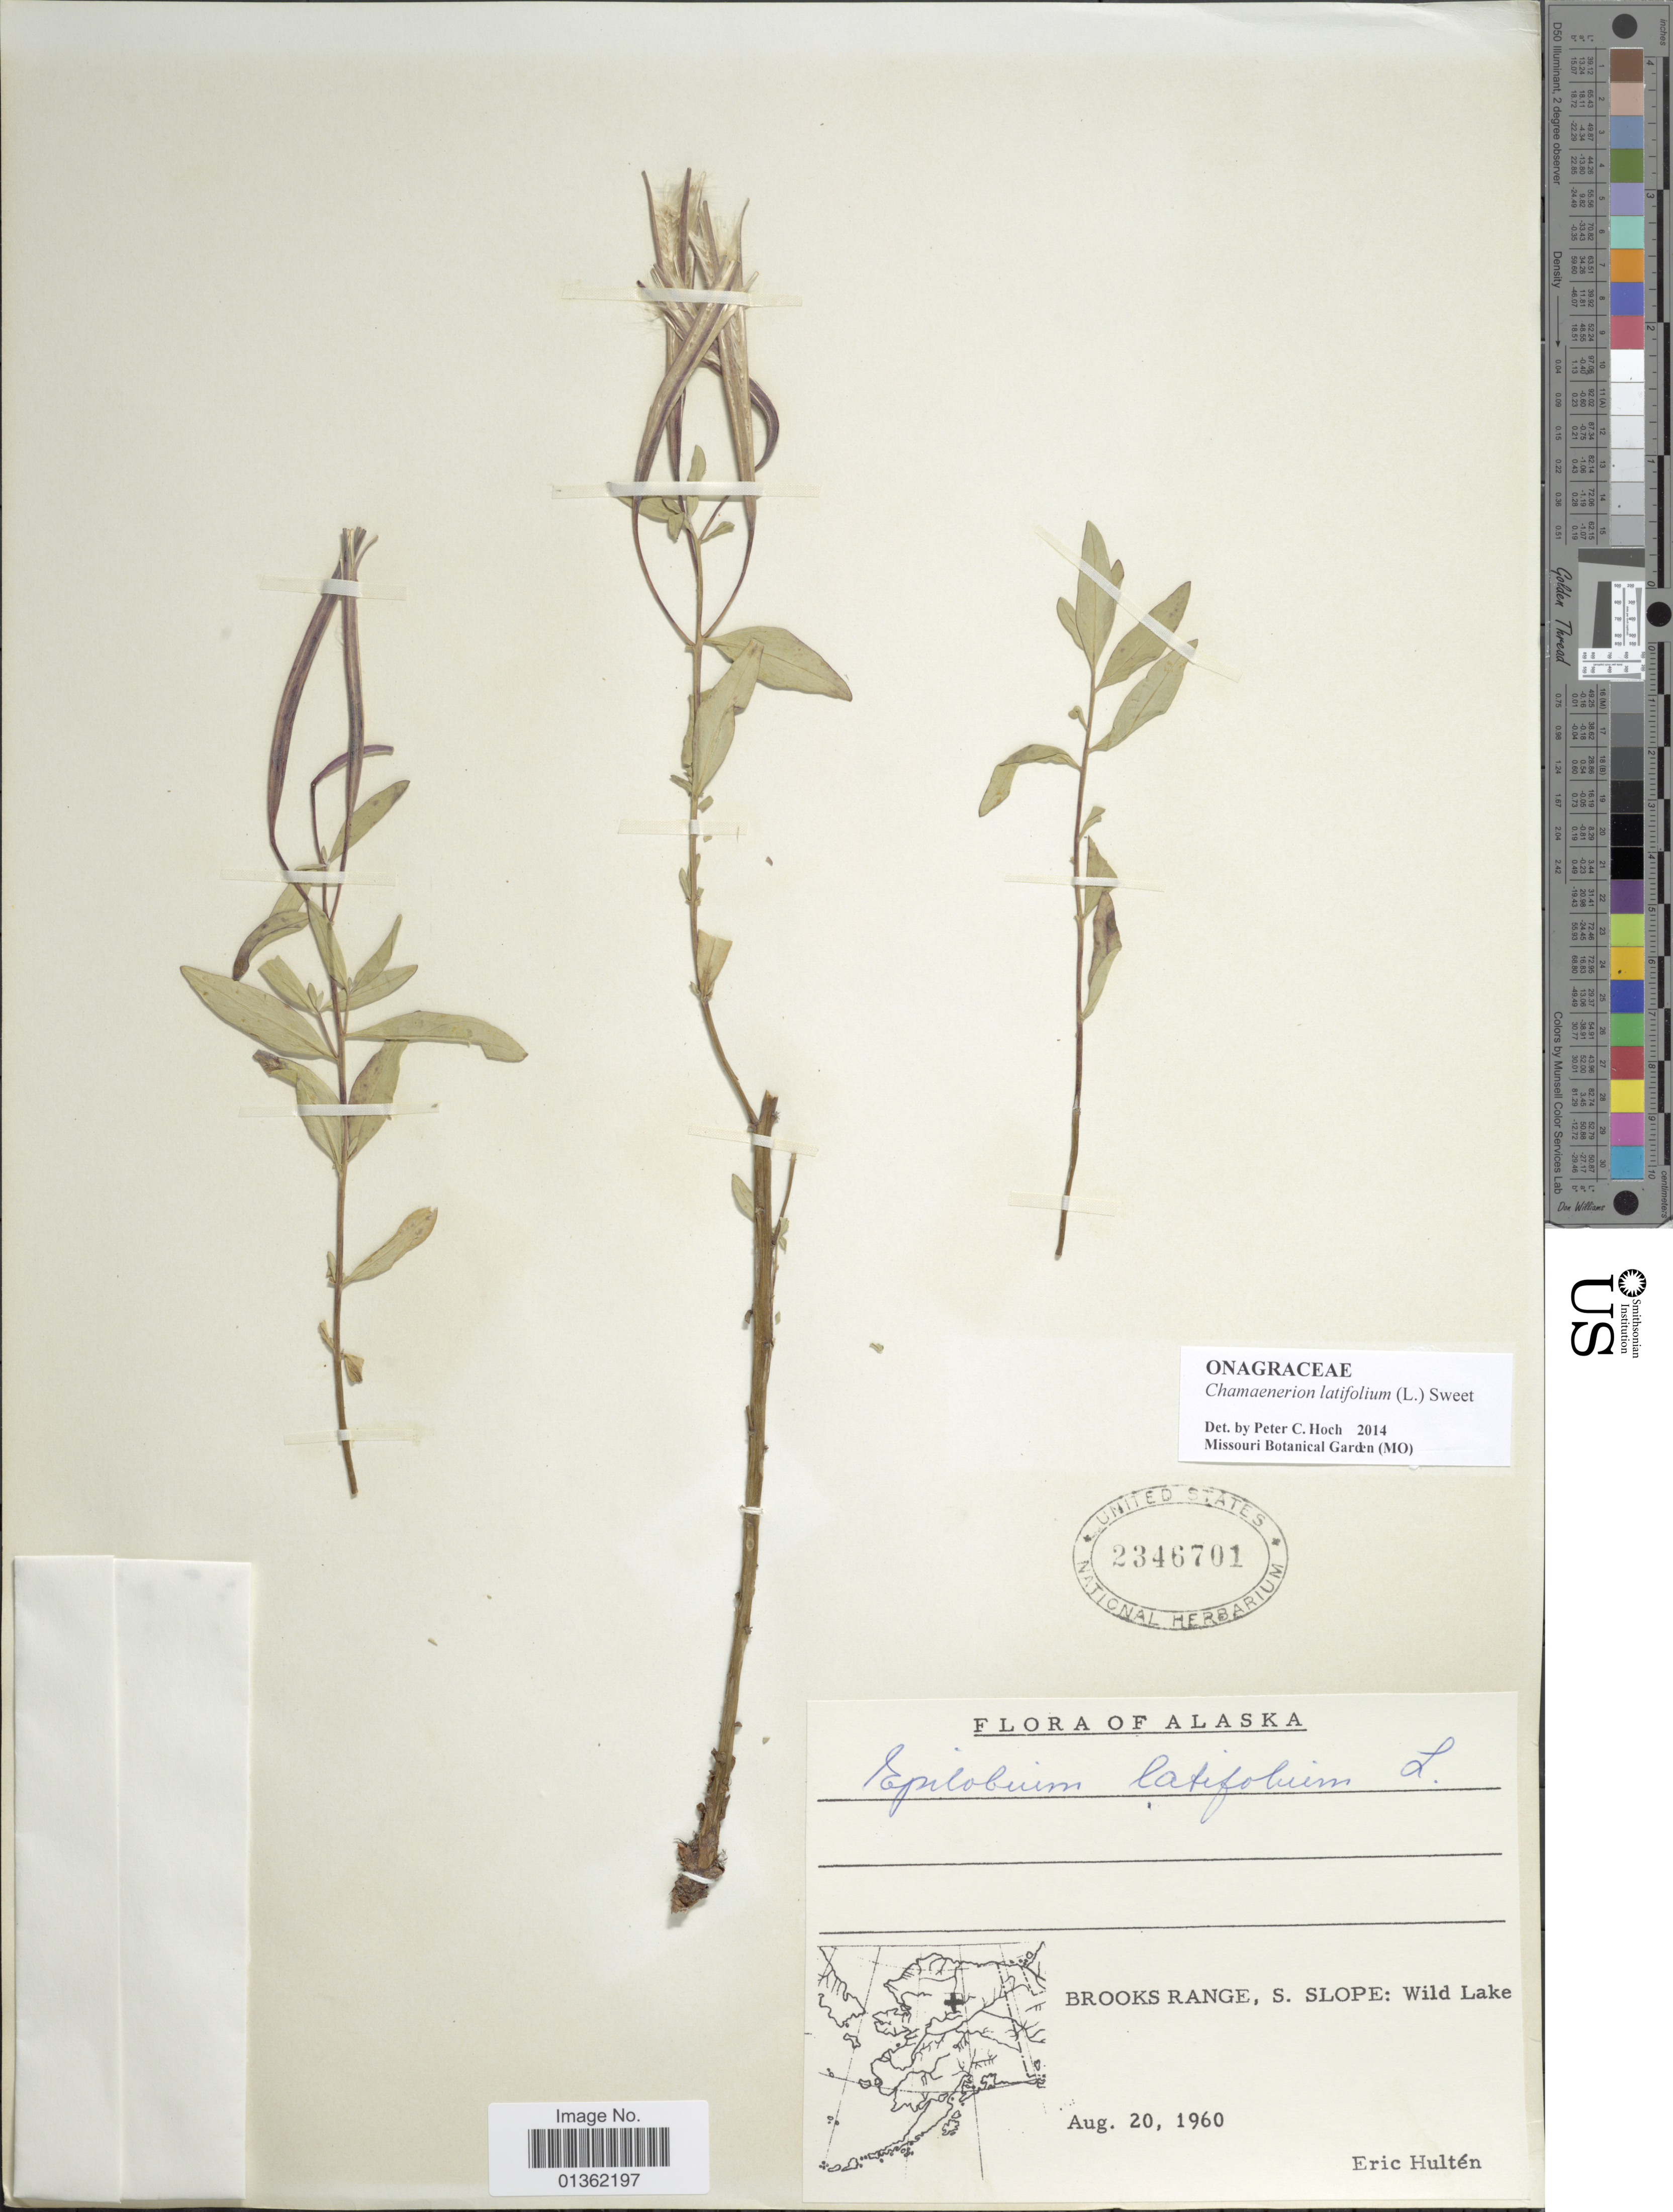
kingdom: Plantae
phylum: Tracheophyta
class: Magnoliopsida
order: Myrtales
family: Onagraceae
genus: Chamaenerion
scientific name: Chamaenerion latifolium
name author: (L.) Th. Fr. & Lange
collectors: E. G. Hultén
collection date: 1960-08-20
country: United States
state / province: Alaska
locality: Brooks Range, S. slope: Wild Lake.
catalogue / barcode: US 2346701